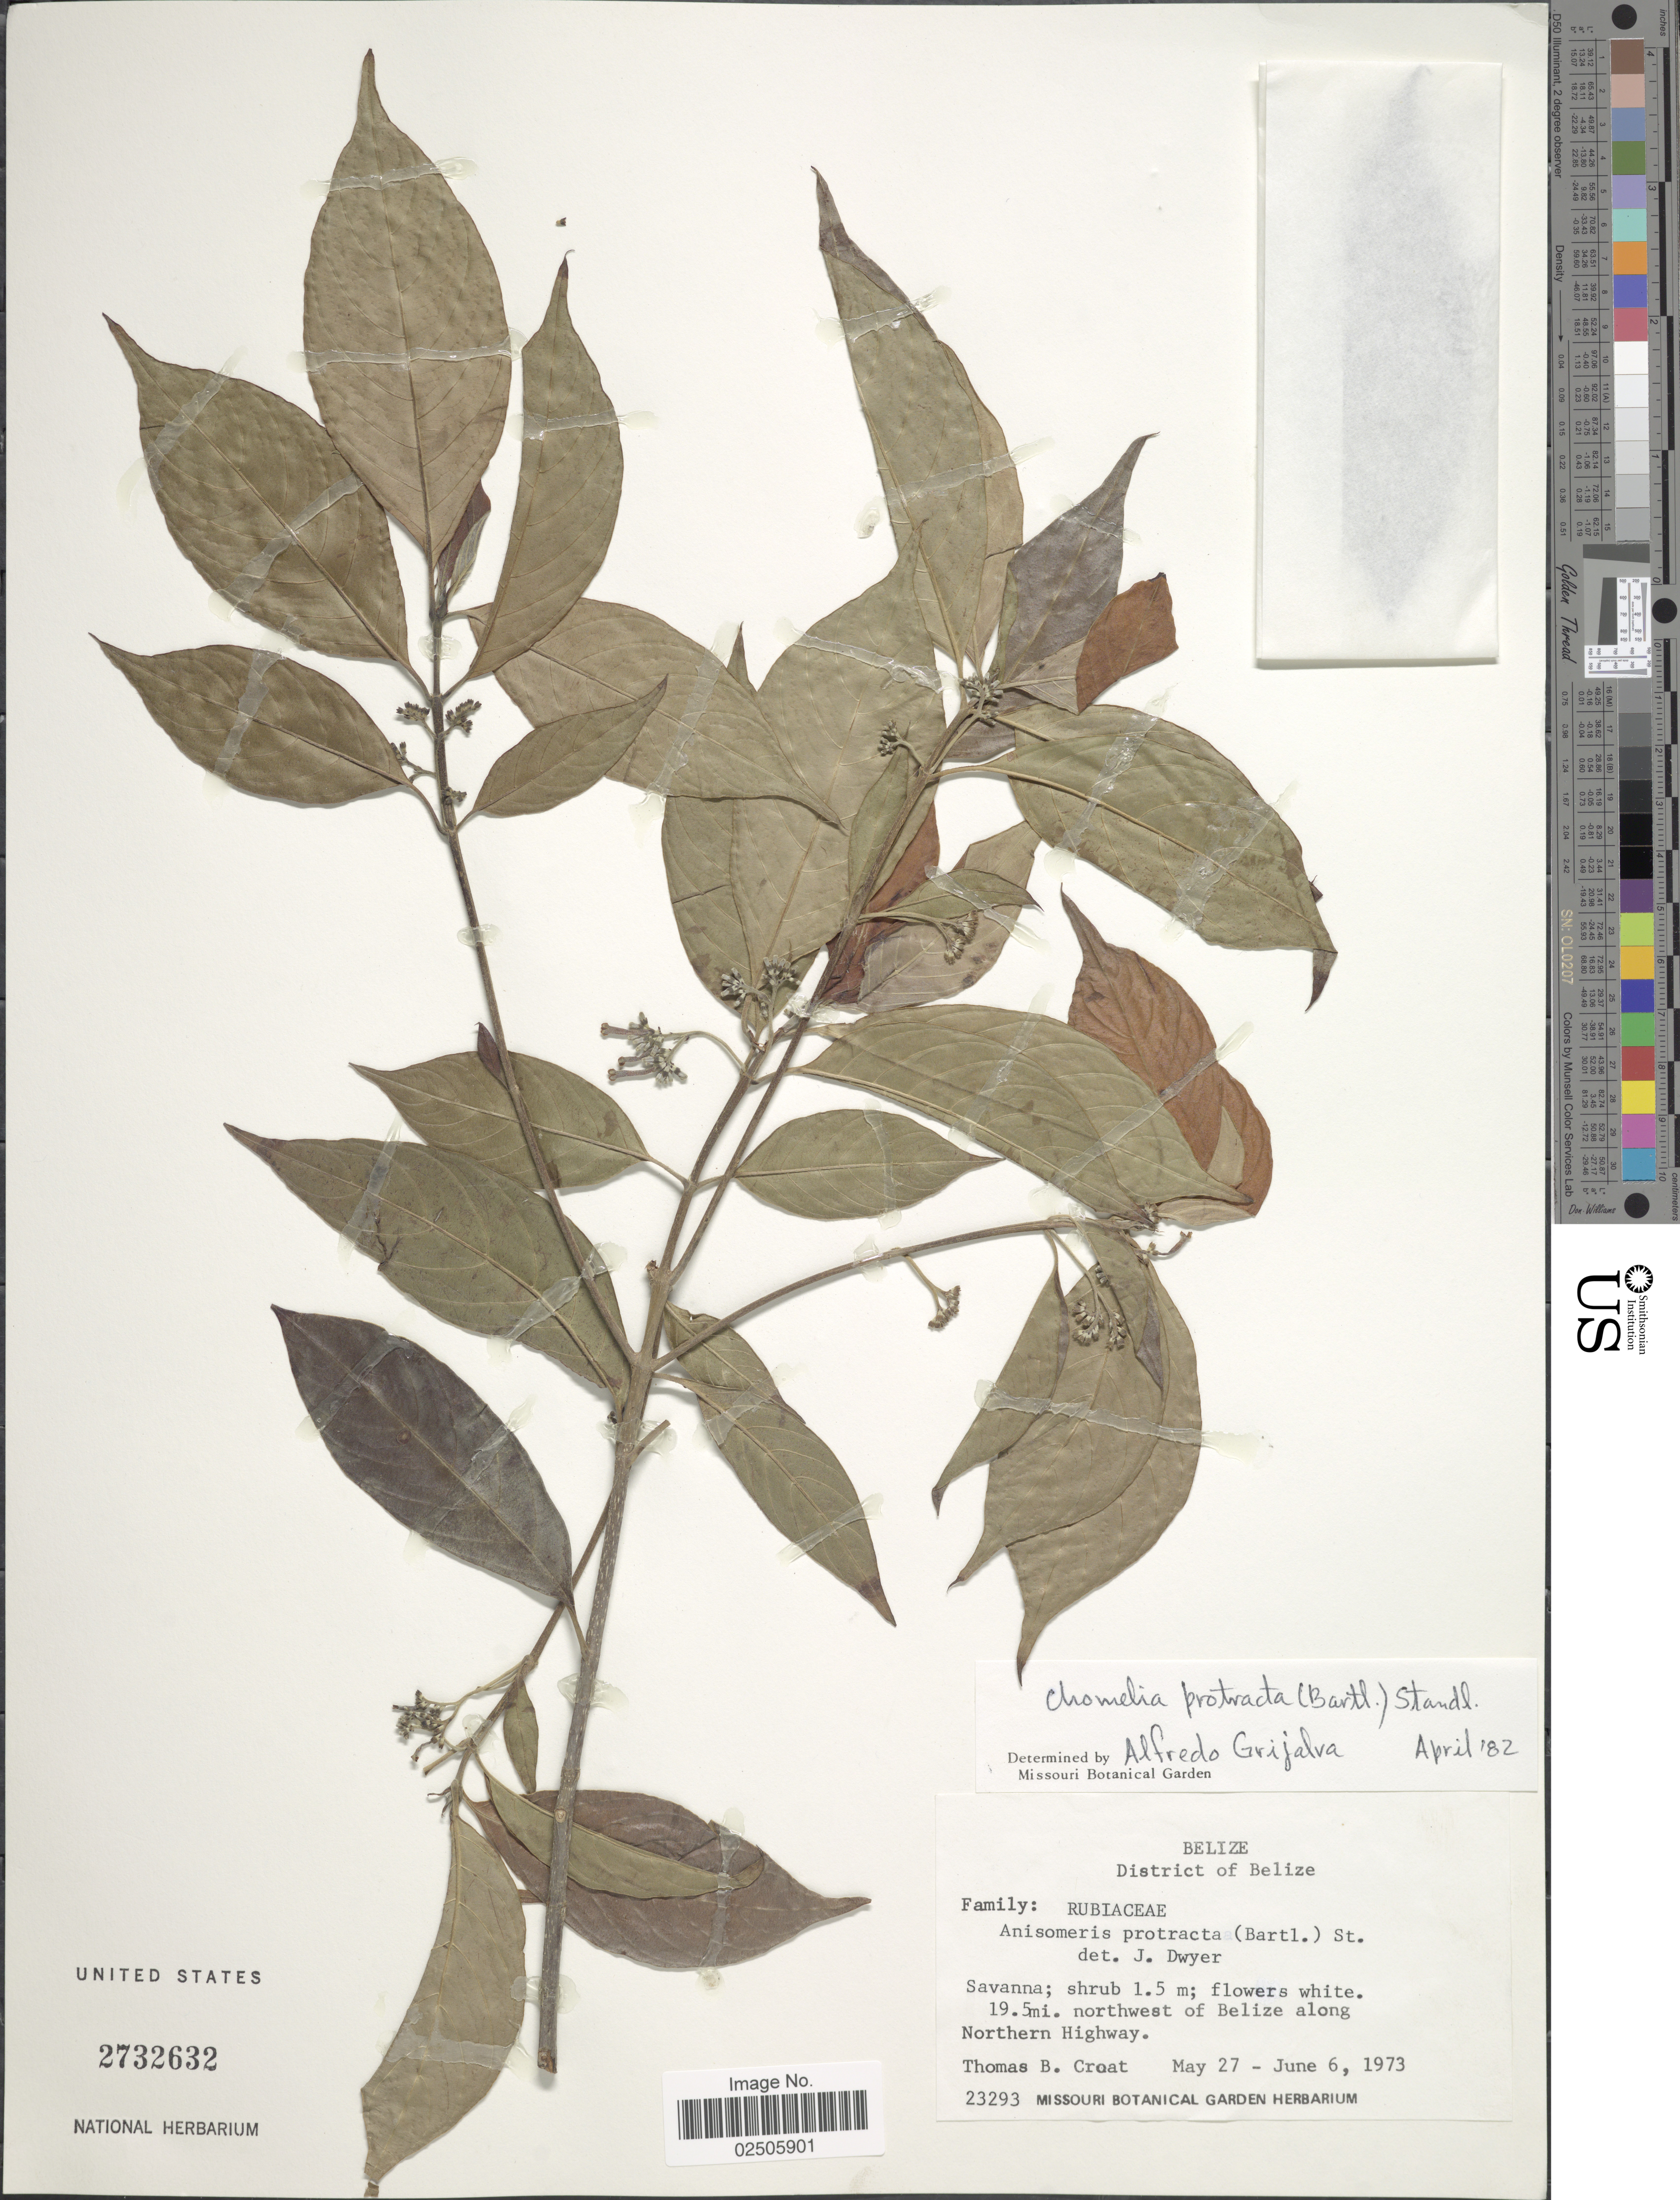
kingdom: Plantae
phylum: Tracheophyta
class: Magnoliopsida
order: Gentianales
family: Rubiaceae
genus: Chomelia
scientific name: Chomelia protracta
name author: (Bartl. ex DC.) Standl.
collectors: T. B. Croat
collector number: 23293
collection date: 1973-05-27/1973-06-06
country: Belize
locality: Belize, District of Belize, 19.5 mi. northwest of Belize along Northern Highway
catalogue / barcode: US 2732632